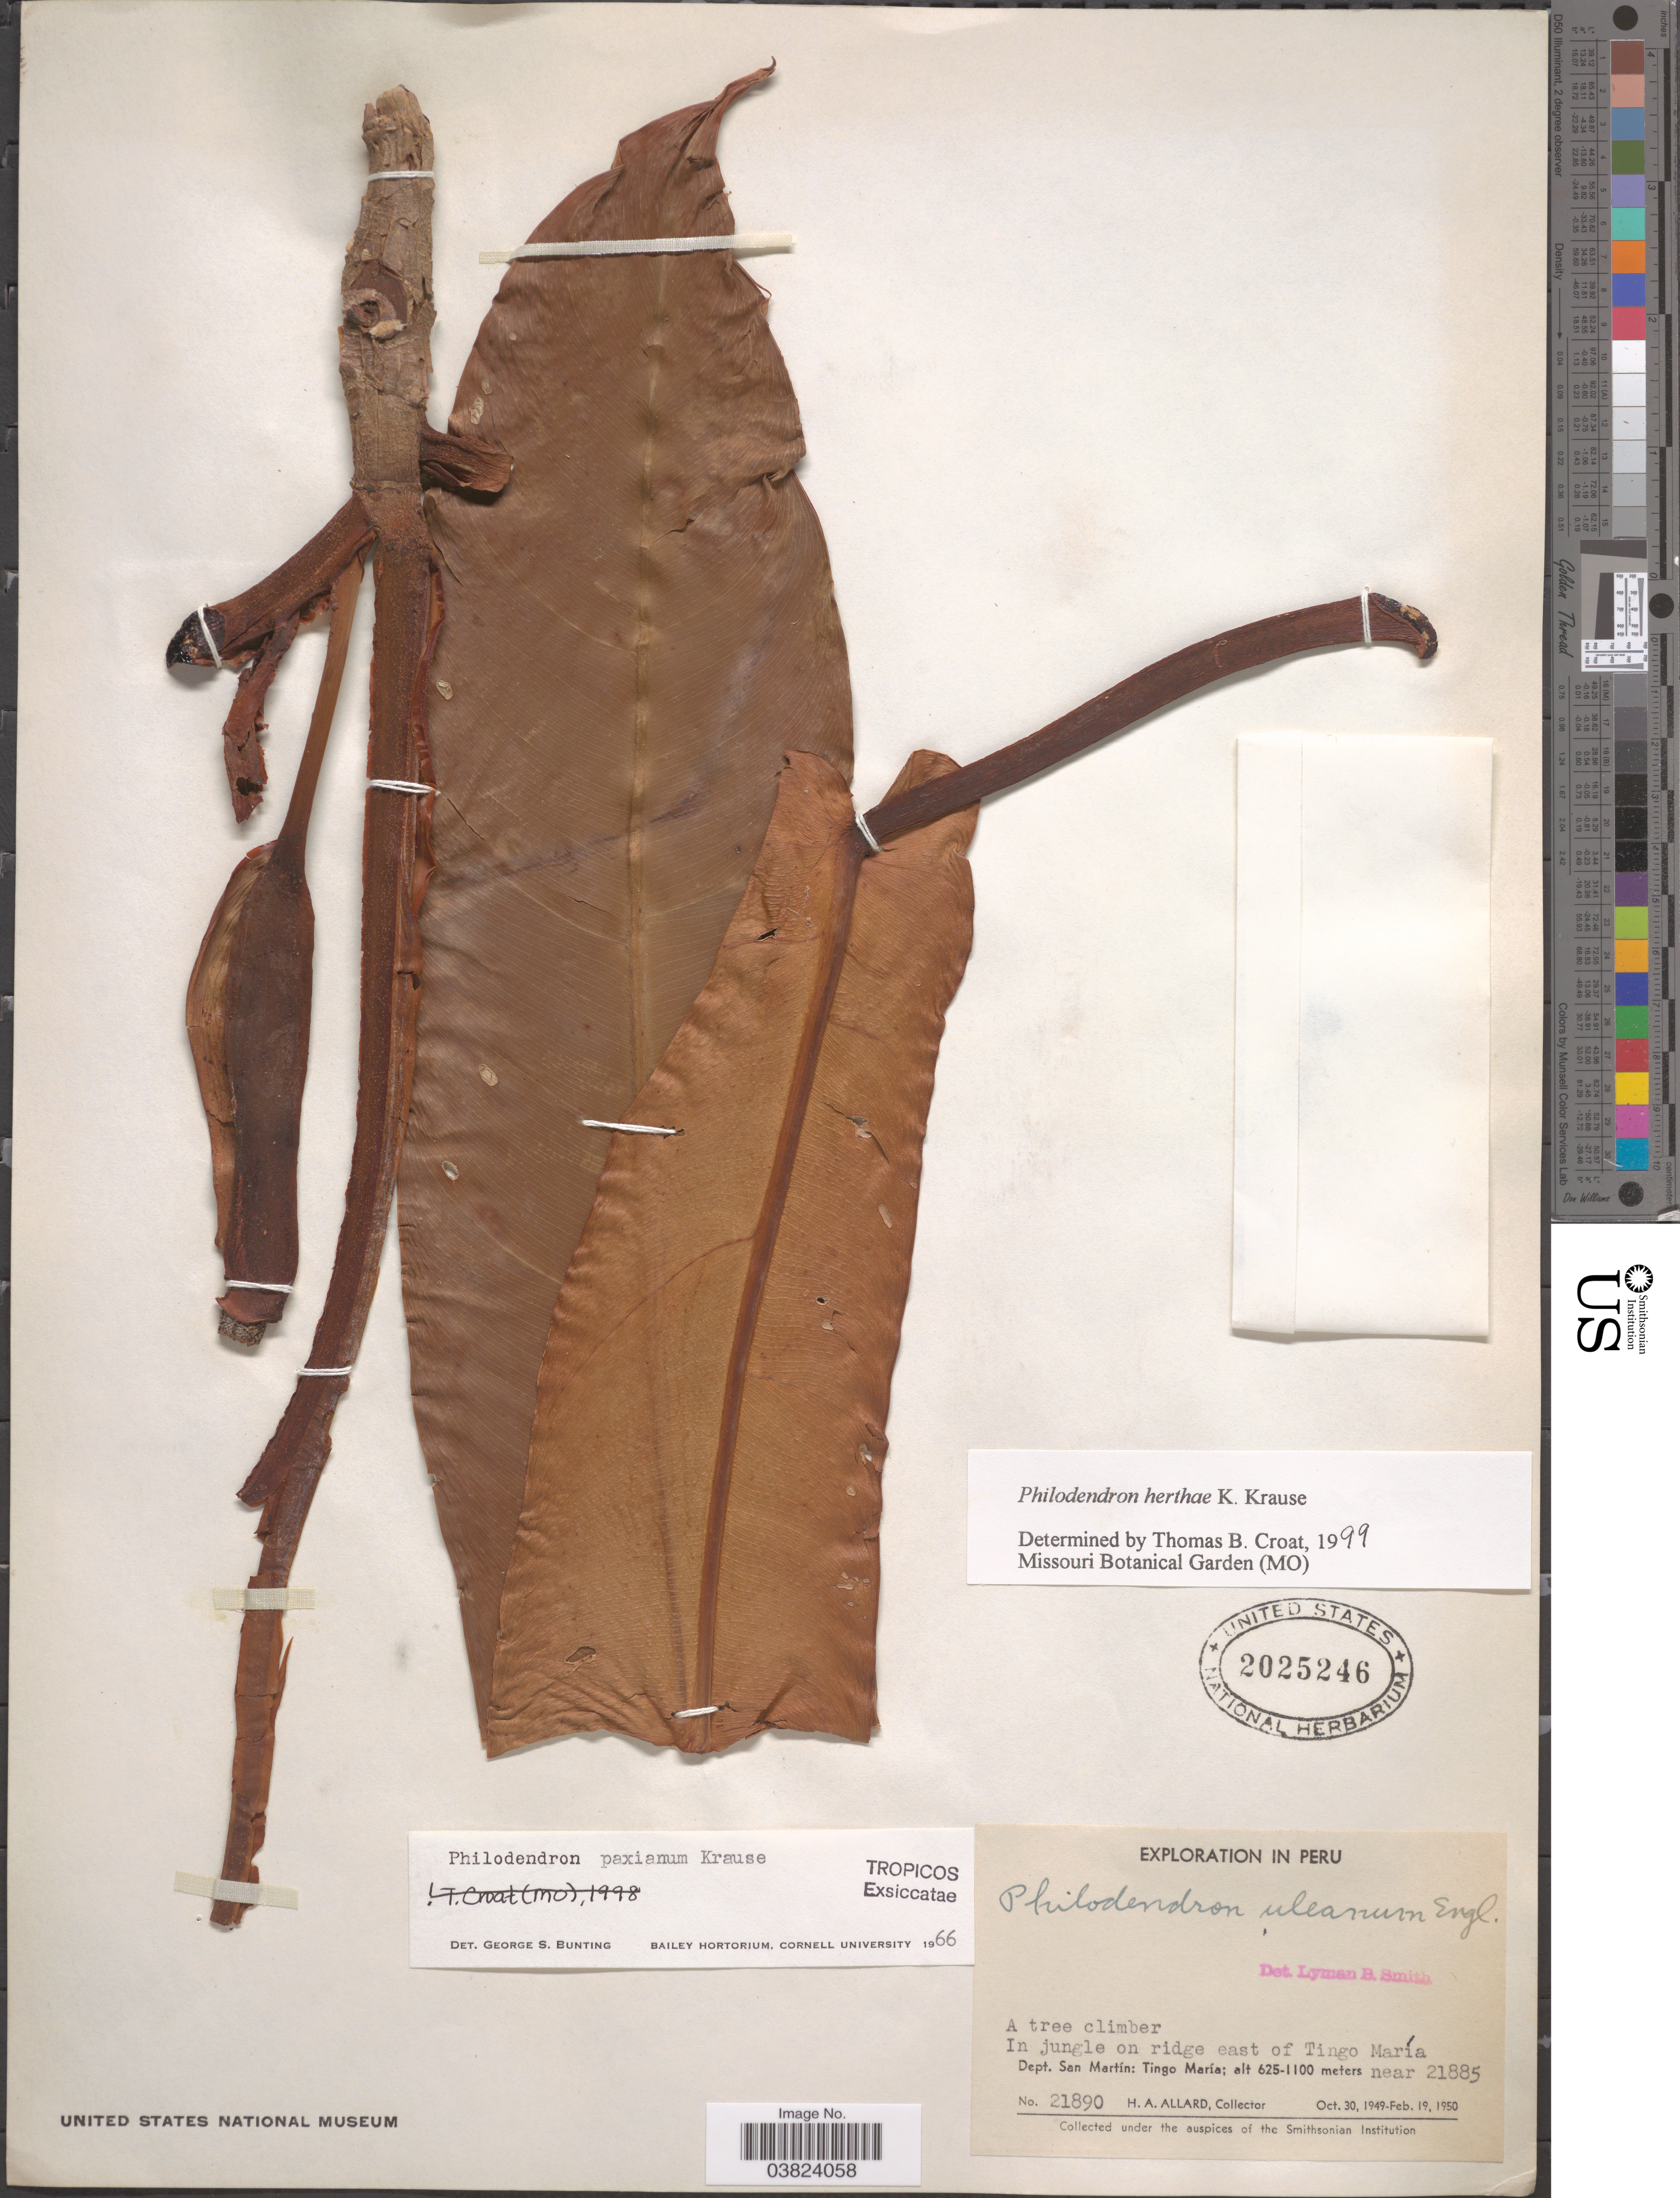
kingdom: Plantae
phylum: Tracheophyta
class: Liliopsida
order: Alismatales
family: Araceae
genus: Philodendron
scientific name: Philodendron herthae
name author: K. Krause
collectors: H. A. Allard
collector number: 21890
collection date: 1949-10-30/1950-02-19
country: Peru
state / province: San Martín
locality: In jungle on ridge east of Tingo maría. Dept. San Martín: Tingo María.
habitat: in jungle on ridge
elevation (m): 625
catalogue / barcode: US 2025246